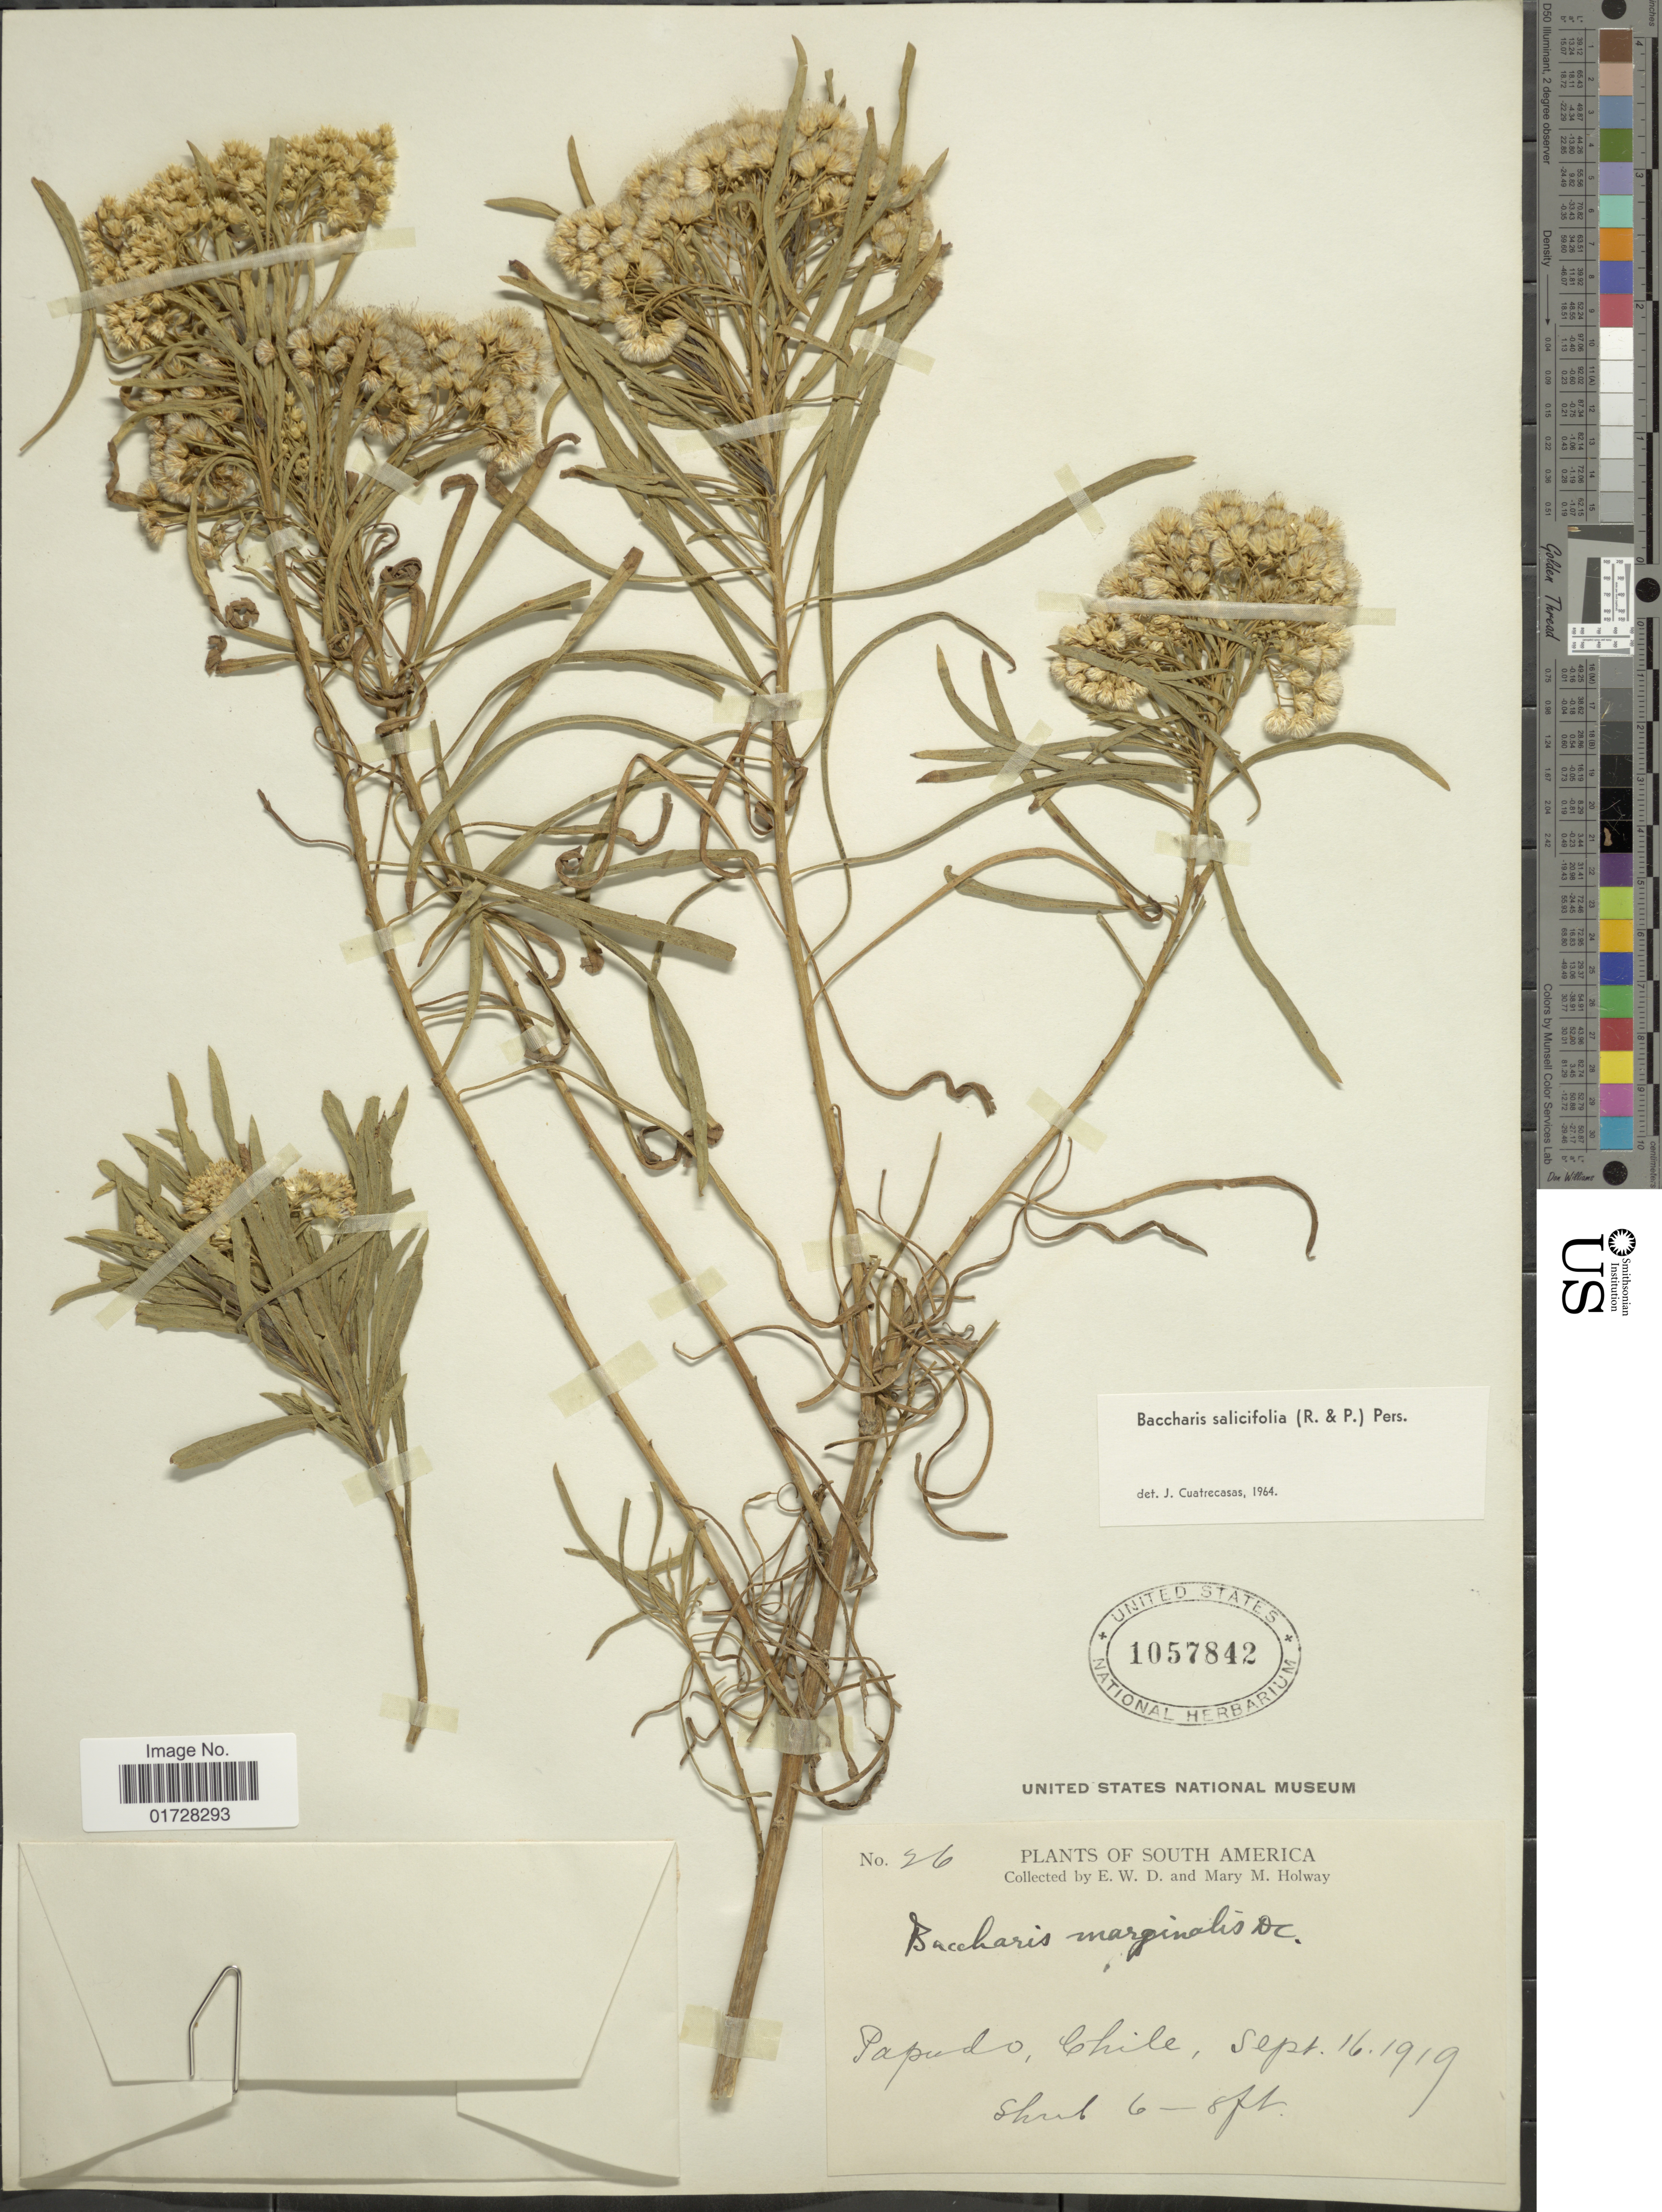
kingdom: Plantae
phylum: Tracheophyta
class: Magnoliopsida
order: Asterales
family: Asteraceae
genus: Baccharis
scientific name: Baccharis salicifolia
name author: (Ruiz & Pav.) Pers.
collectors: E. W. D. Holway & M. M. Holway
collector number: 26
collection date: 1919-09-16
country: Chile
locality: South America, Papudo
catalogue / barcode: US 1057842